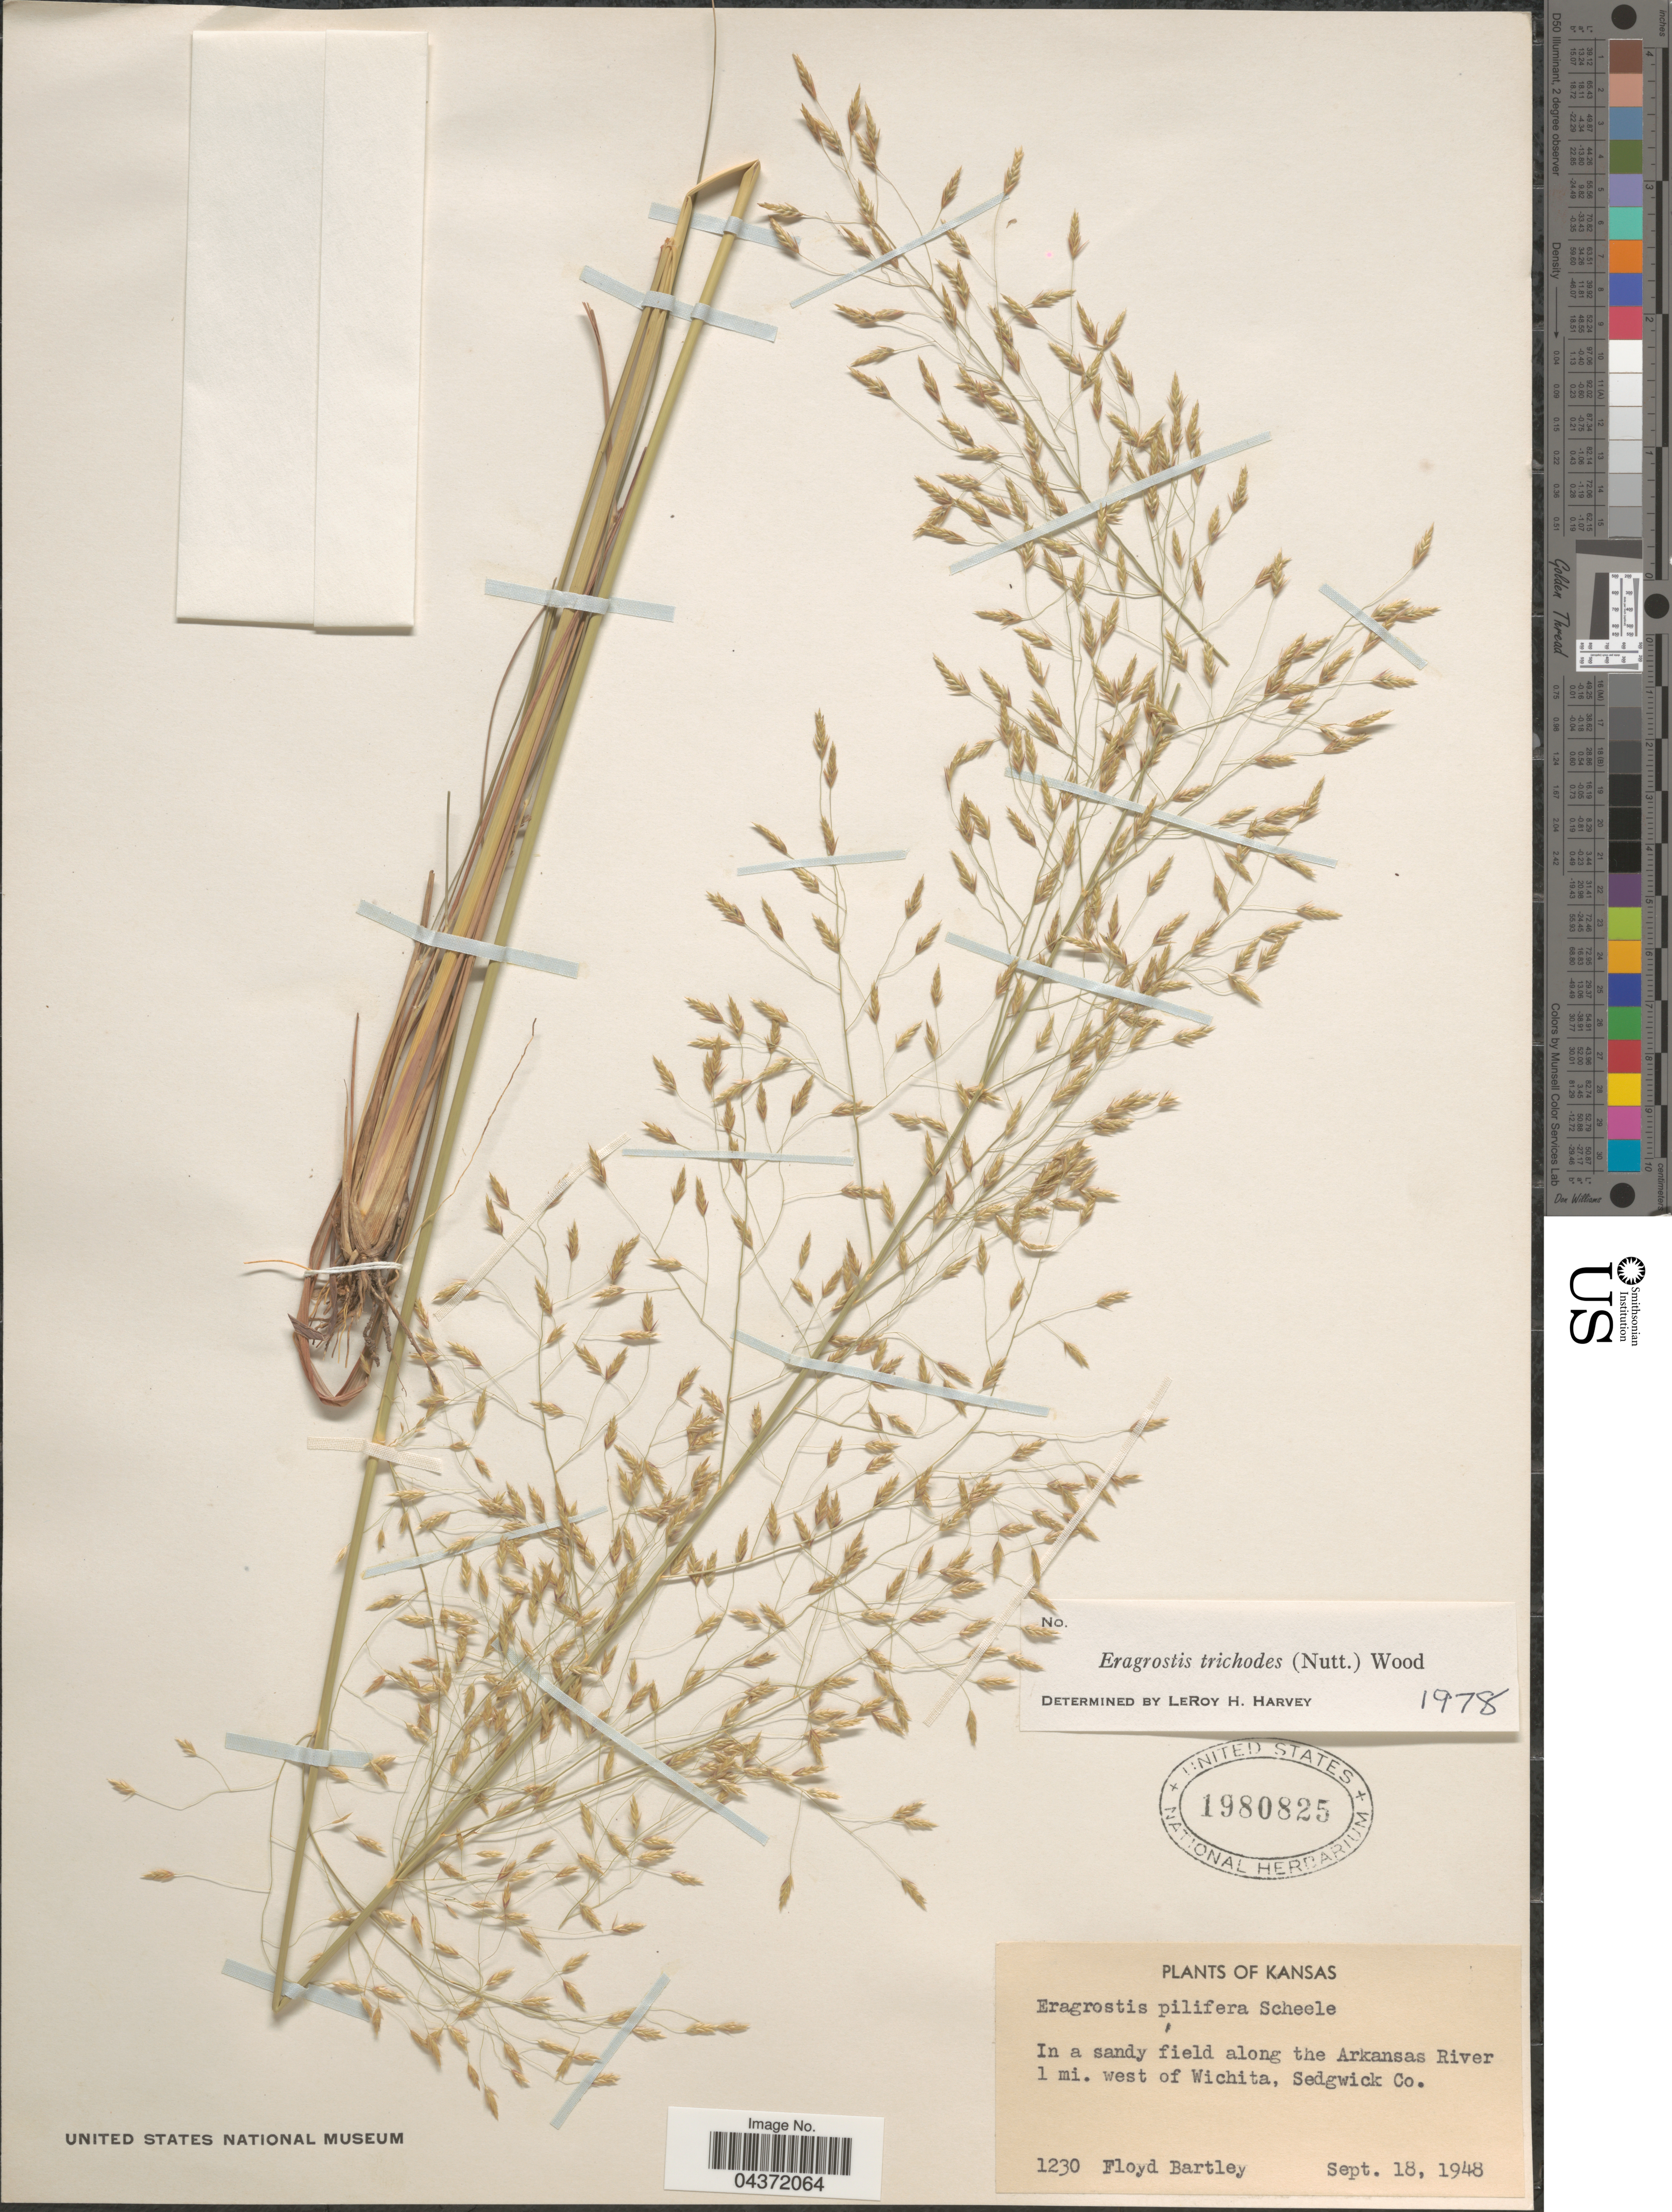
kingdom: Plantae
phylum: Tracheophyta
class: Liliopsida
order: Poales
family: Poaceae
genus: Eragrostis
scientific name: Eragrostis trichodes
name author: (Nutt.) Alph. Wood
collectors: F. Bartley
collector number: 1230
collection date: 1948-09-18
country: United States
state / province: Kansas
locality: In a sandy field along the Arkansas River 1 mi. west of Wichita, Sedgwick Co.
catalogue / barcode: US 1980825